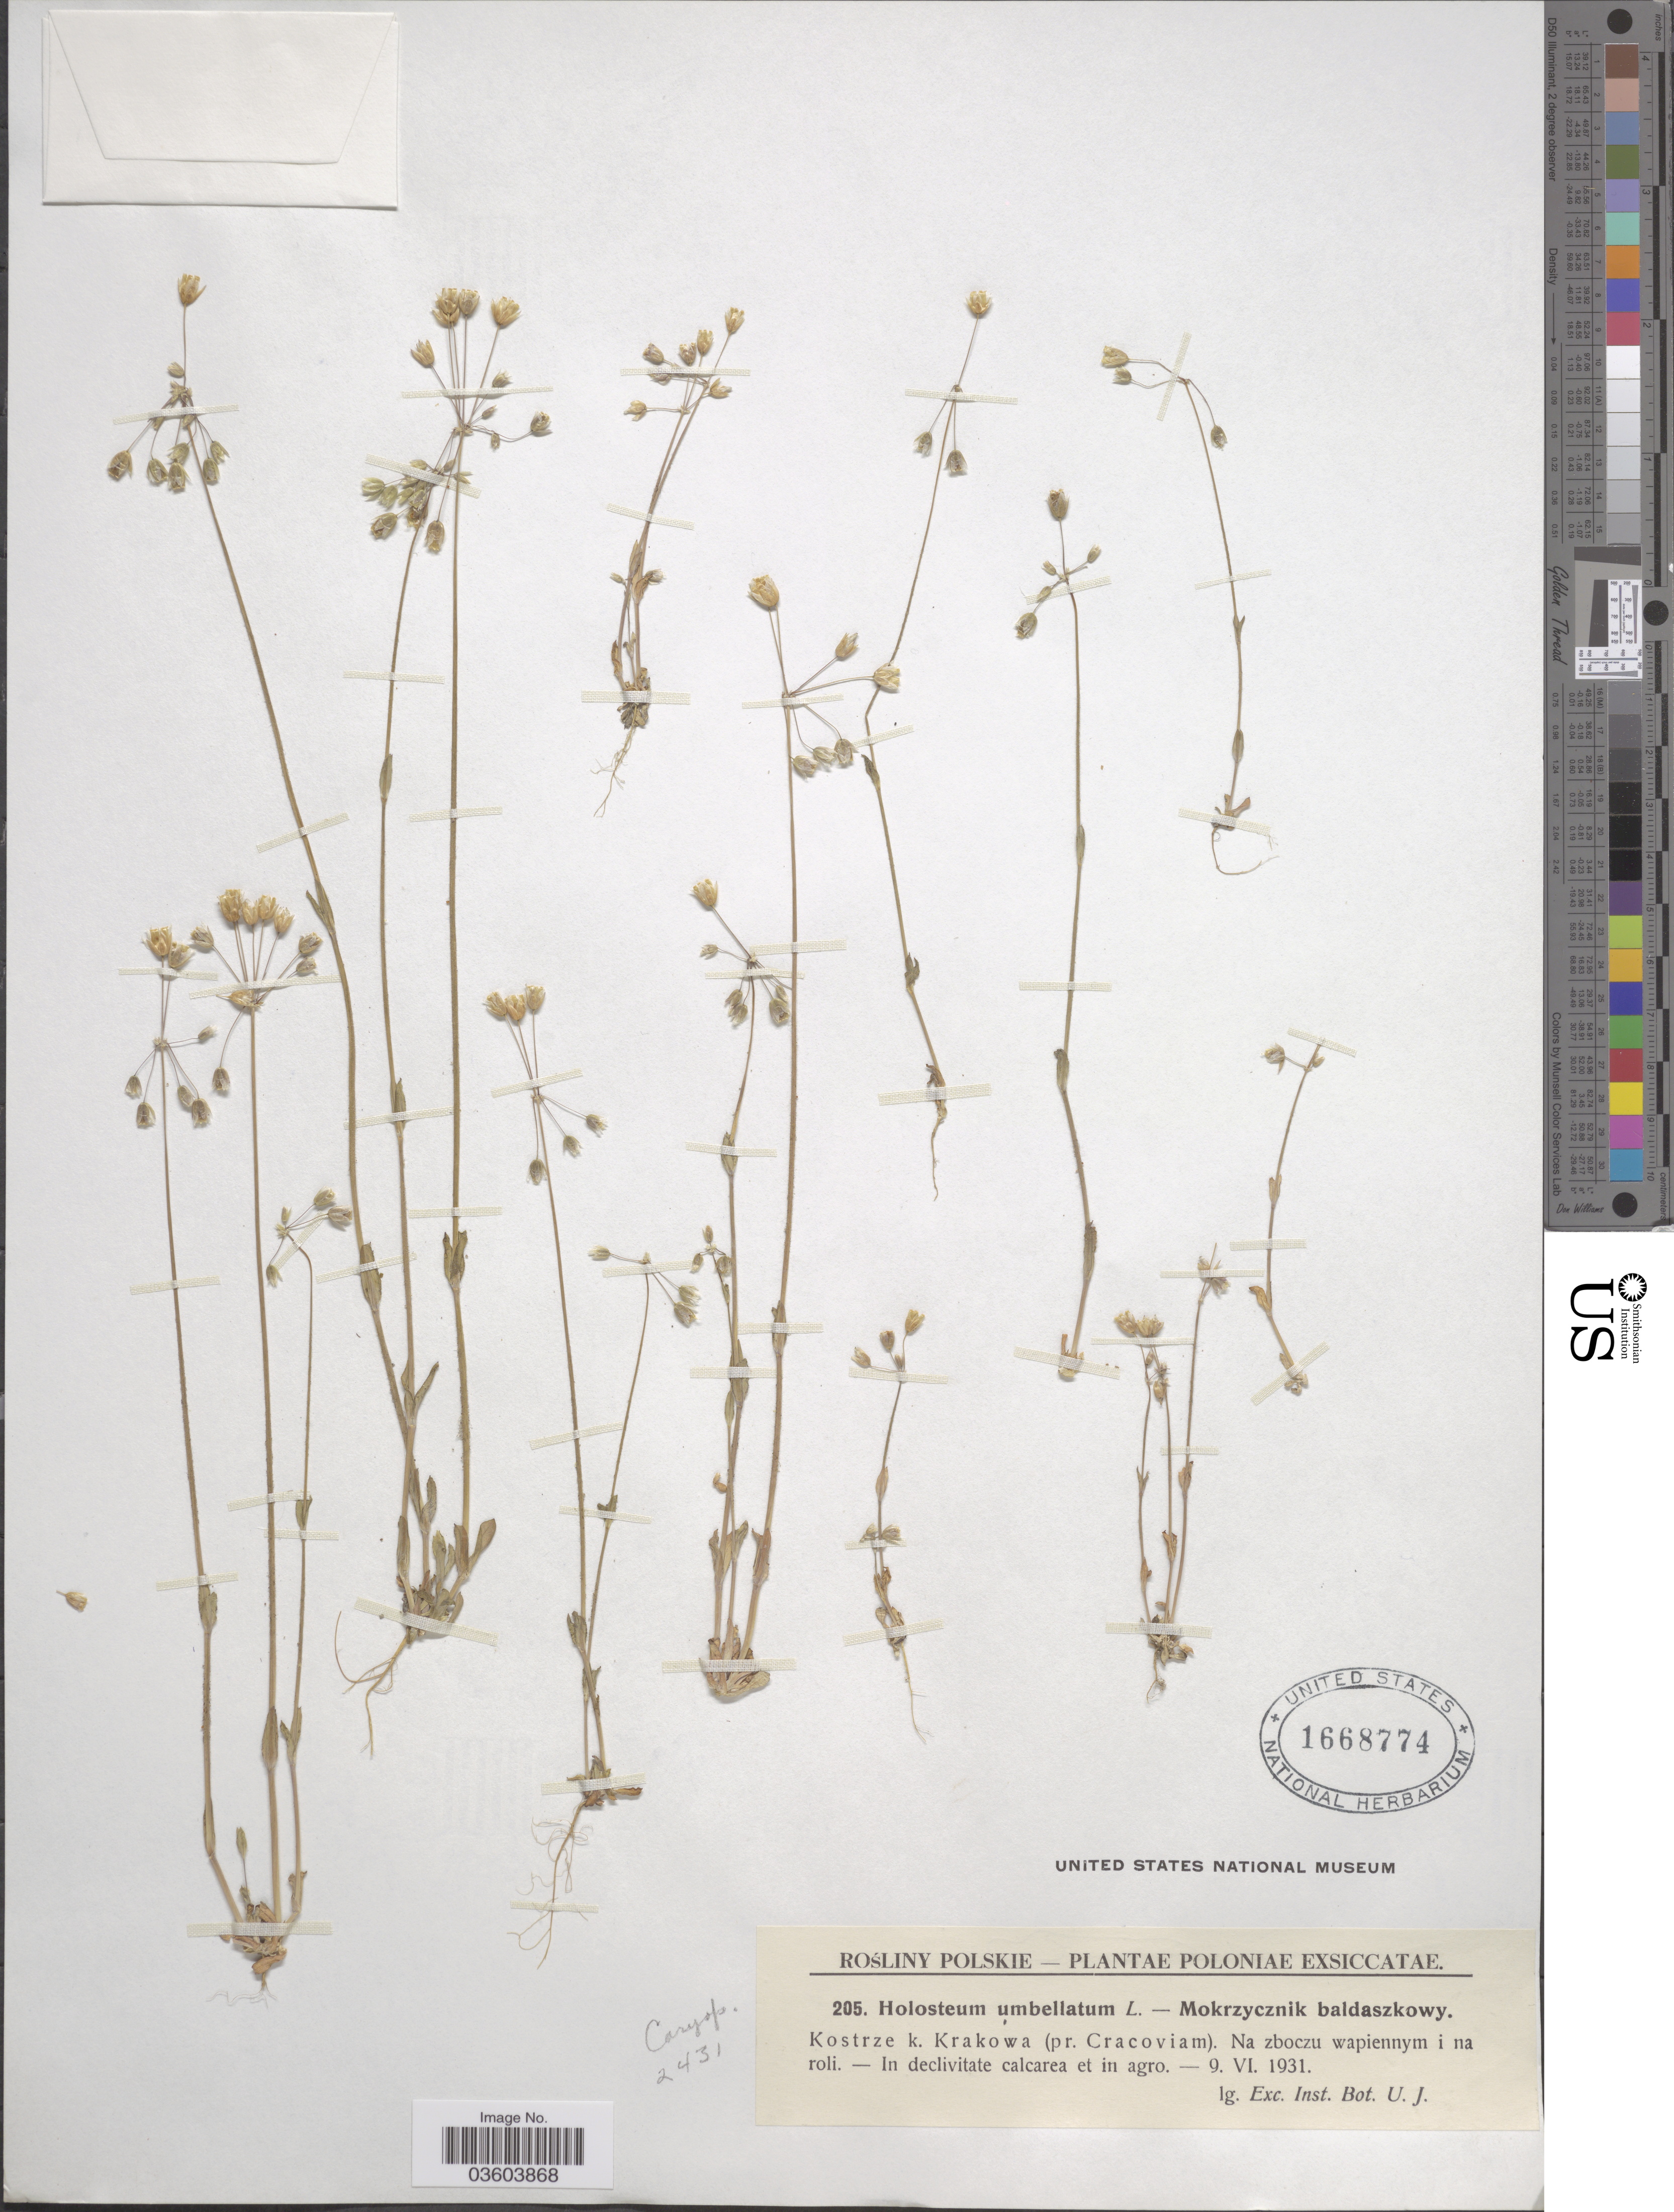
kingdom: Plantae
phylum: Tracheophyta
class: Magnoliopsida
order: Caryophyllales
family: Caryophyllaceae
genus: Holosteum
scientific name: Holosteum umbellatum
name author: L.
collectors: Exch. Inst. Bot. U.J.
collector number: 205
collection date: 1931-06-09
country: Poland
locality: Kostrze k. Krakowa (pr. Cracoviam). Na zboczu wapiennym i na roli.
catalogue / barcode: US 1668774